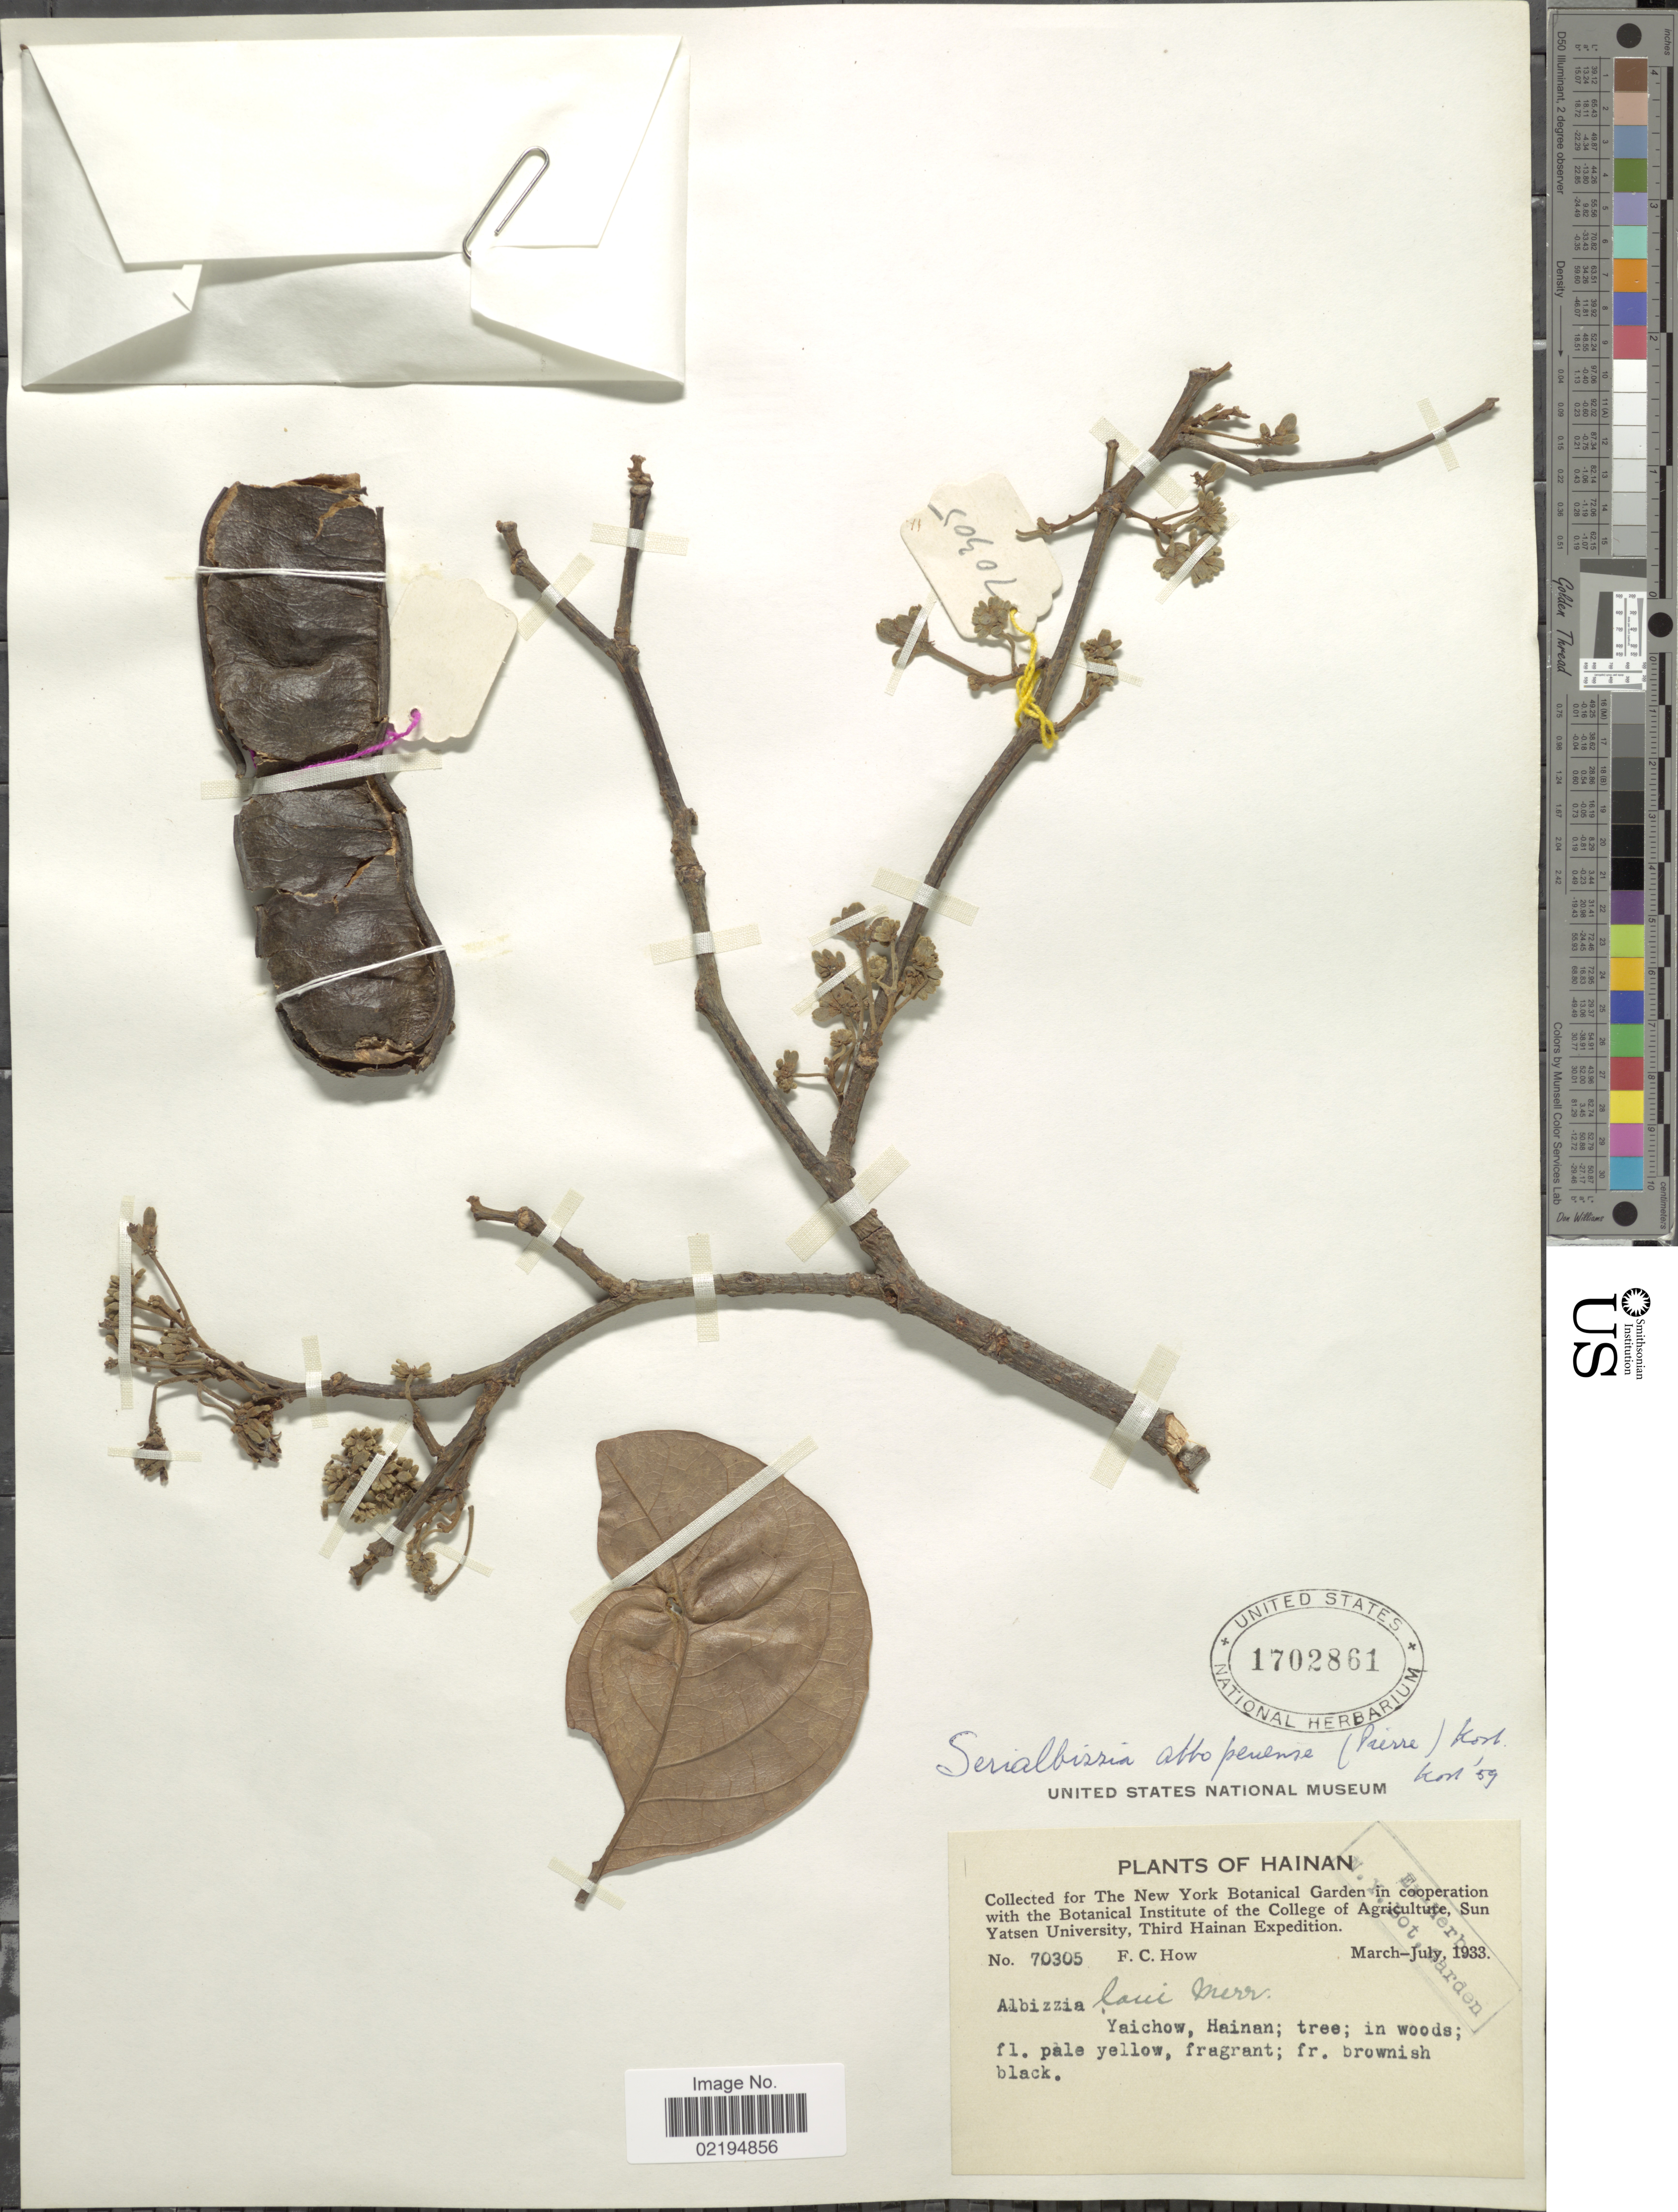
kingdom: Plantae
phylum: Tracheophyta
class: Magnoliopsida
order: Fabales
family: Fabaceae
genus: Albizia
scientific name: Albizia attopeuensis var. laui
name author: (Merr.) I.C. Nielsen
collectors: F. C. How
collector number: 70305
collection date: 1933-03/1933-07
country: China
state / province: Hainan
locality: Yaichow.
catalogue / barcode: US 1702861